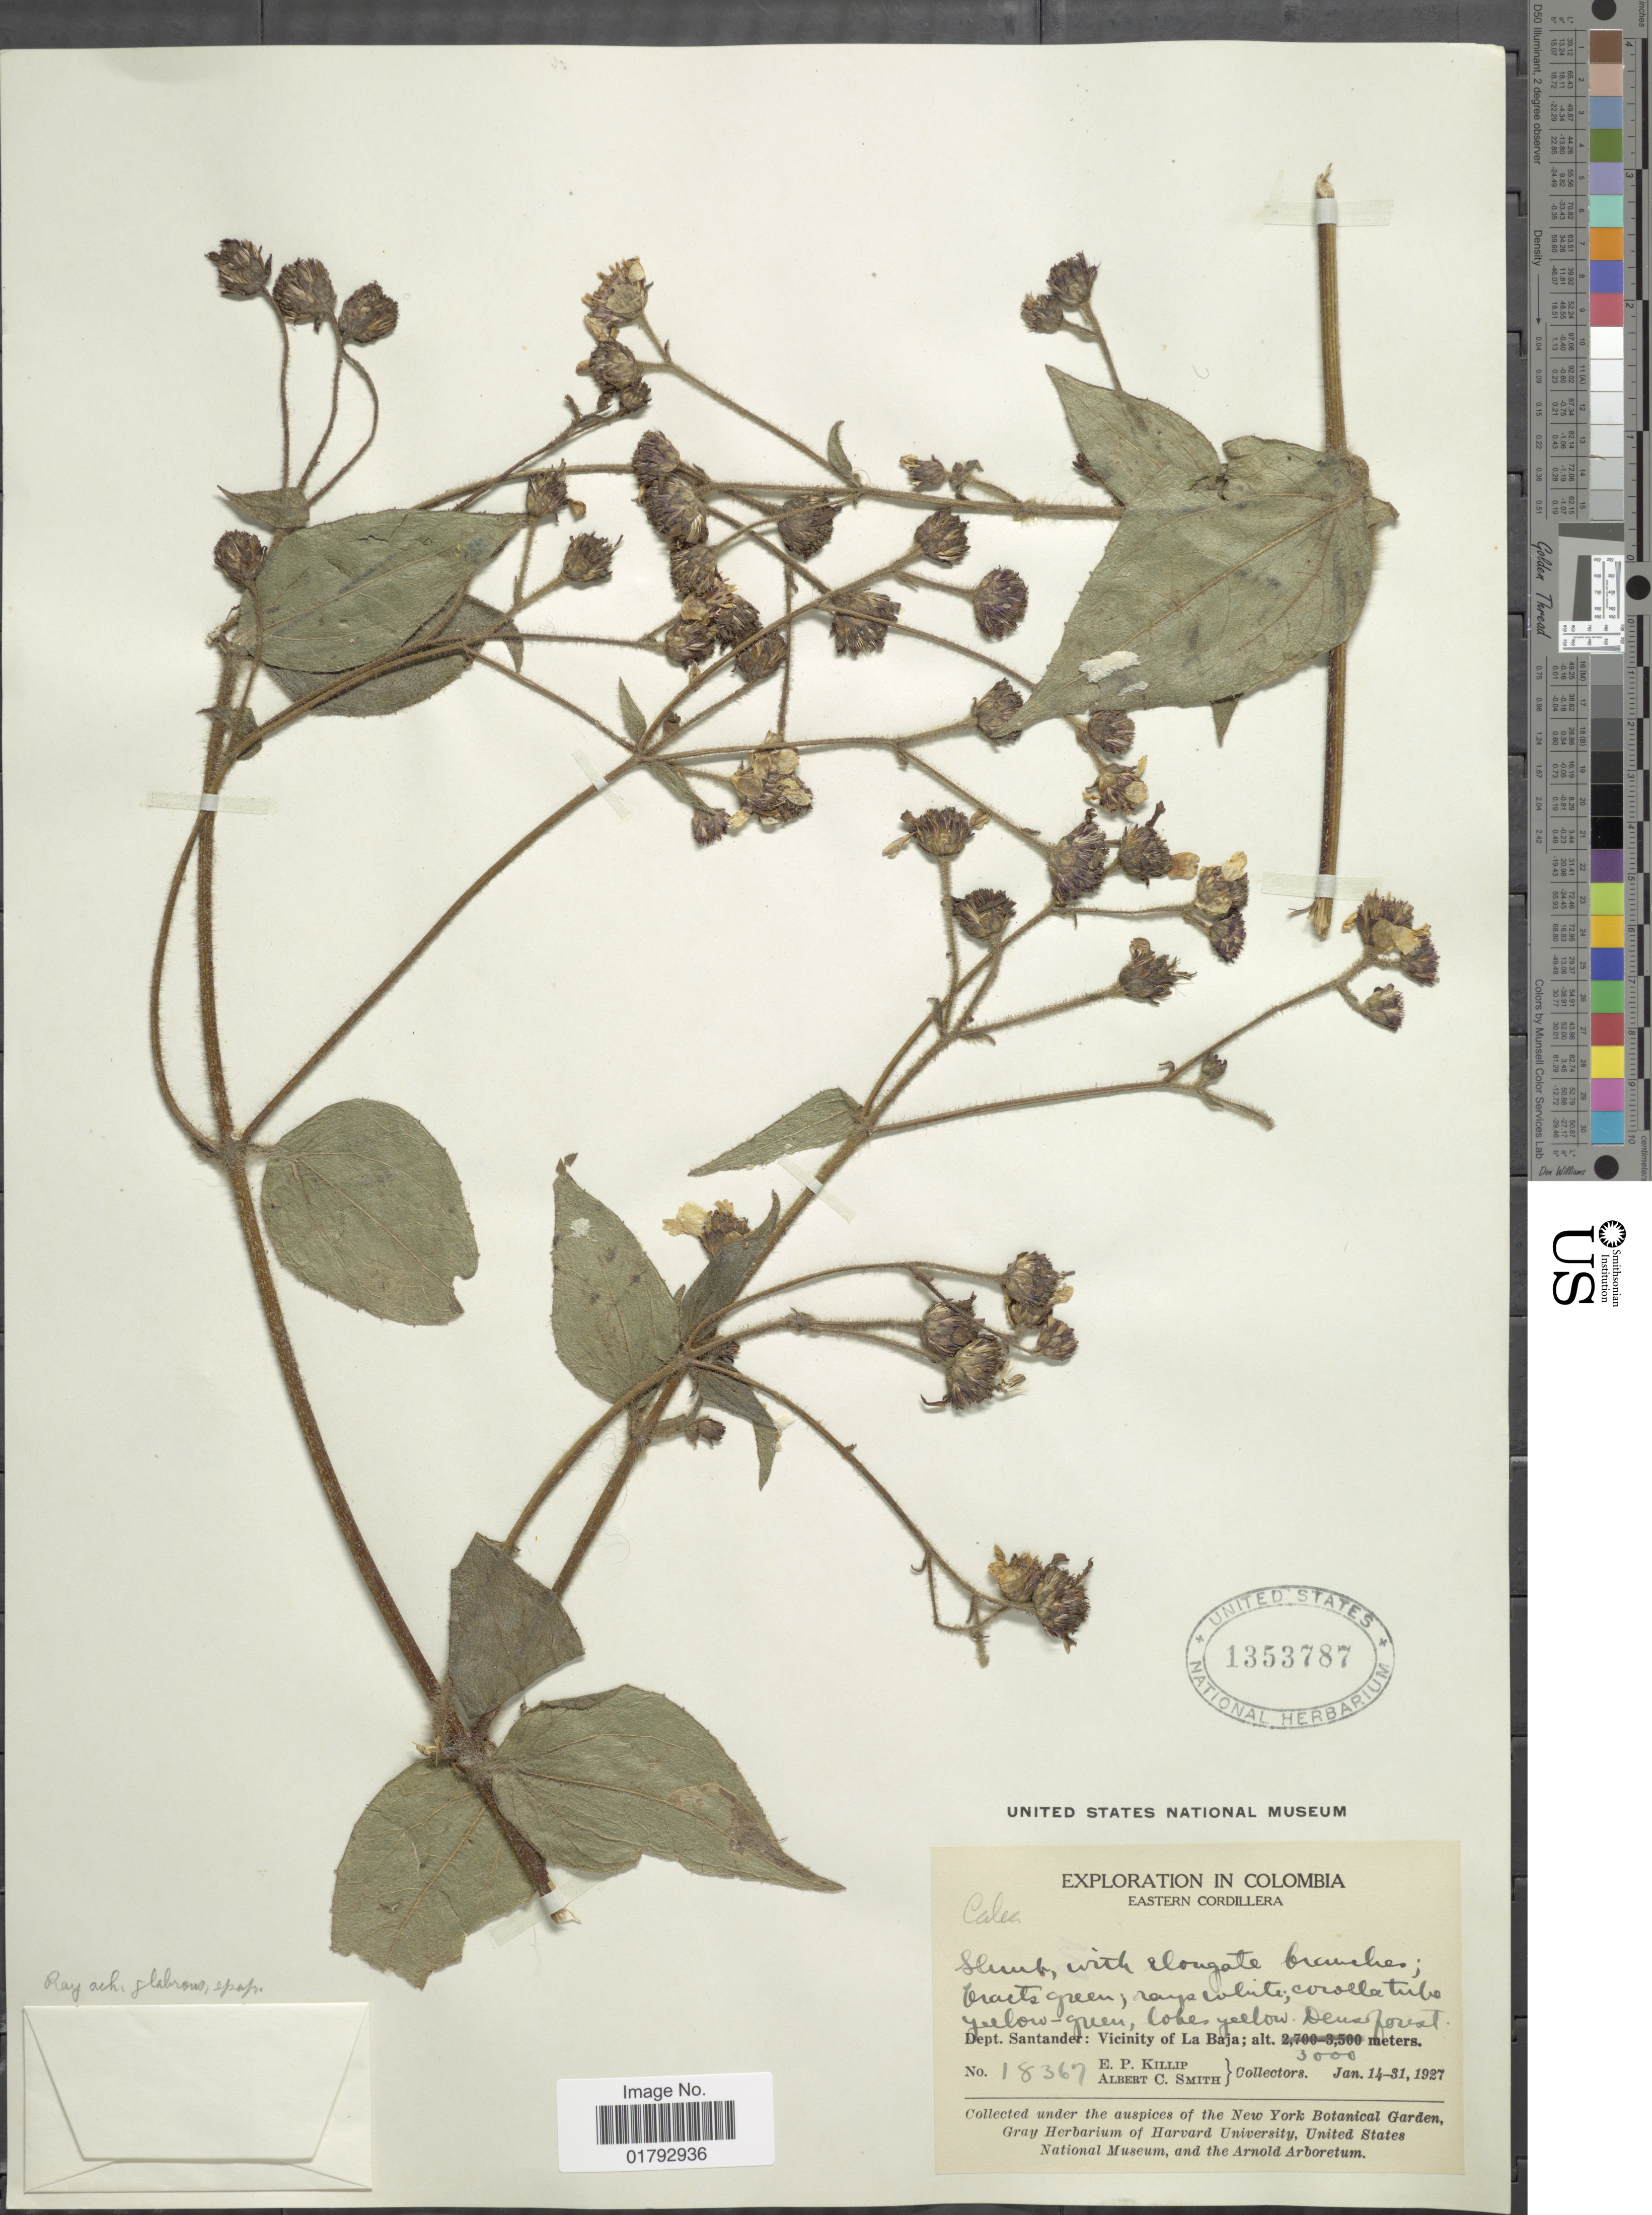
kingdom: Plantae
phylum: Tracheophyta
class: Magnoliopsida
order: Asterales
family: Asteraceae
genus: Alloispermum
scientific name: Alloispermum steyermarkii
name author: H. Rob.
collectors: E. P. Killip & A. C. Smith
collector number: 18367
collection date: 1927-01-14/1927-01-31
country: Colombia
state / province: Santander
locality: Eastern Cordillera. Dept. Santander: Vicinity of La Baja.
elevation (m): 3000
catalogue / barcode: US 1353787